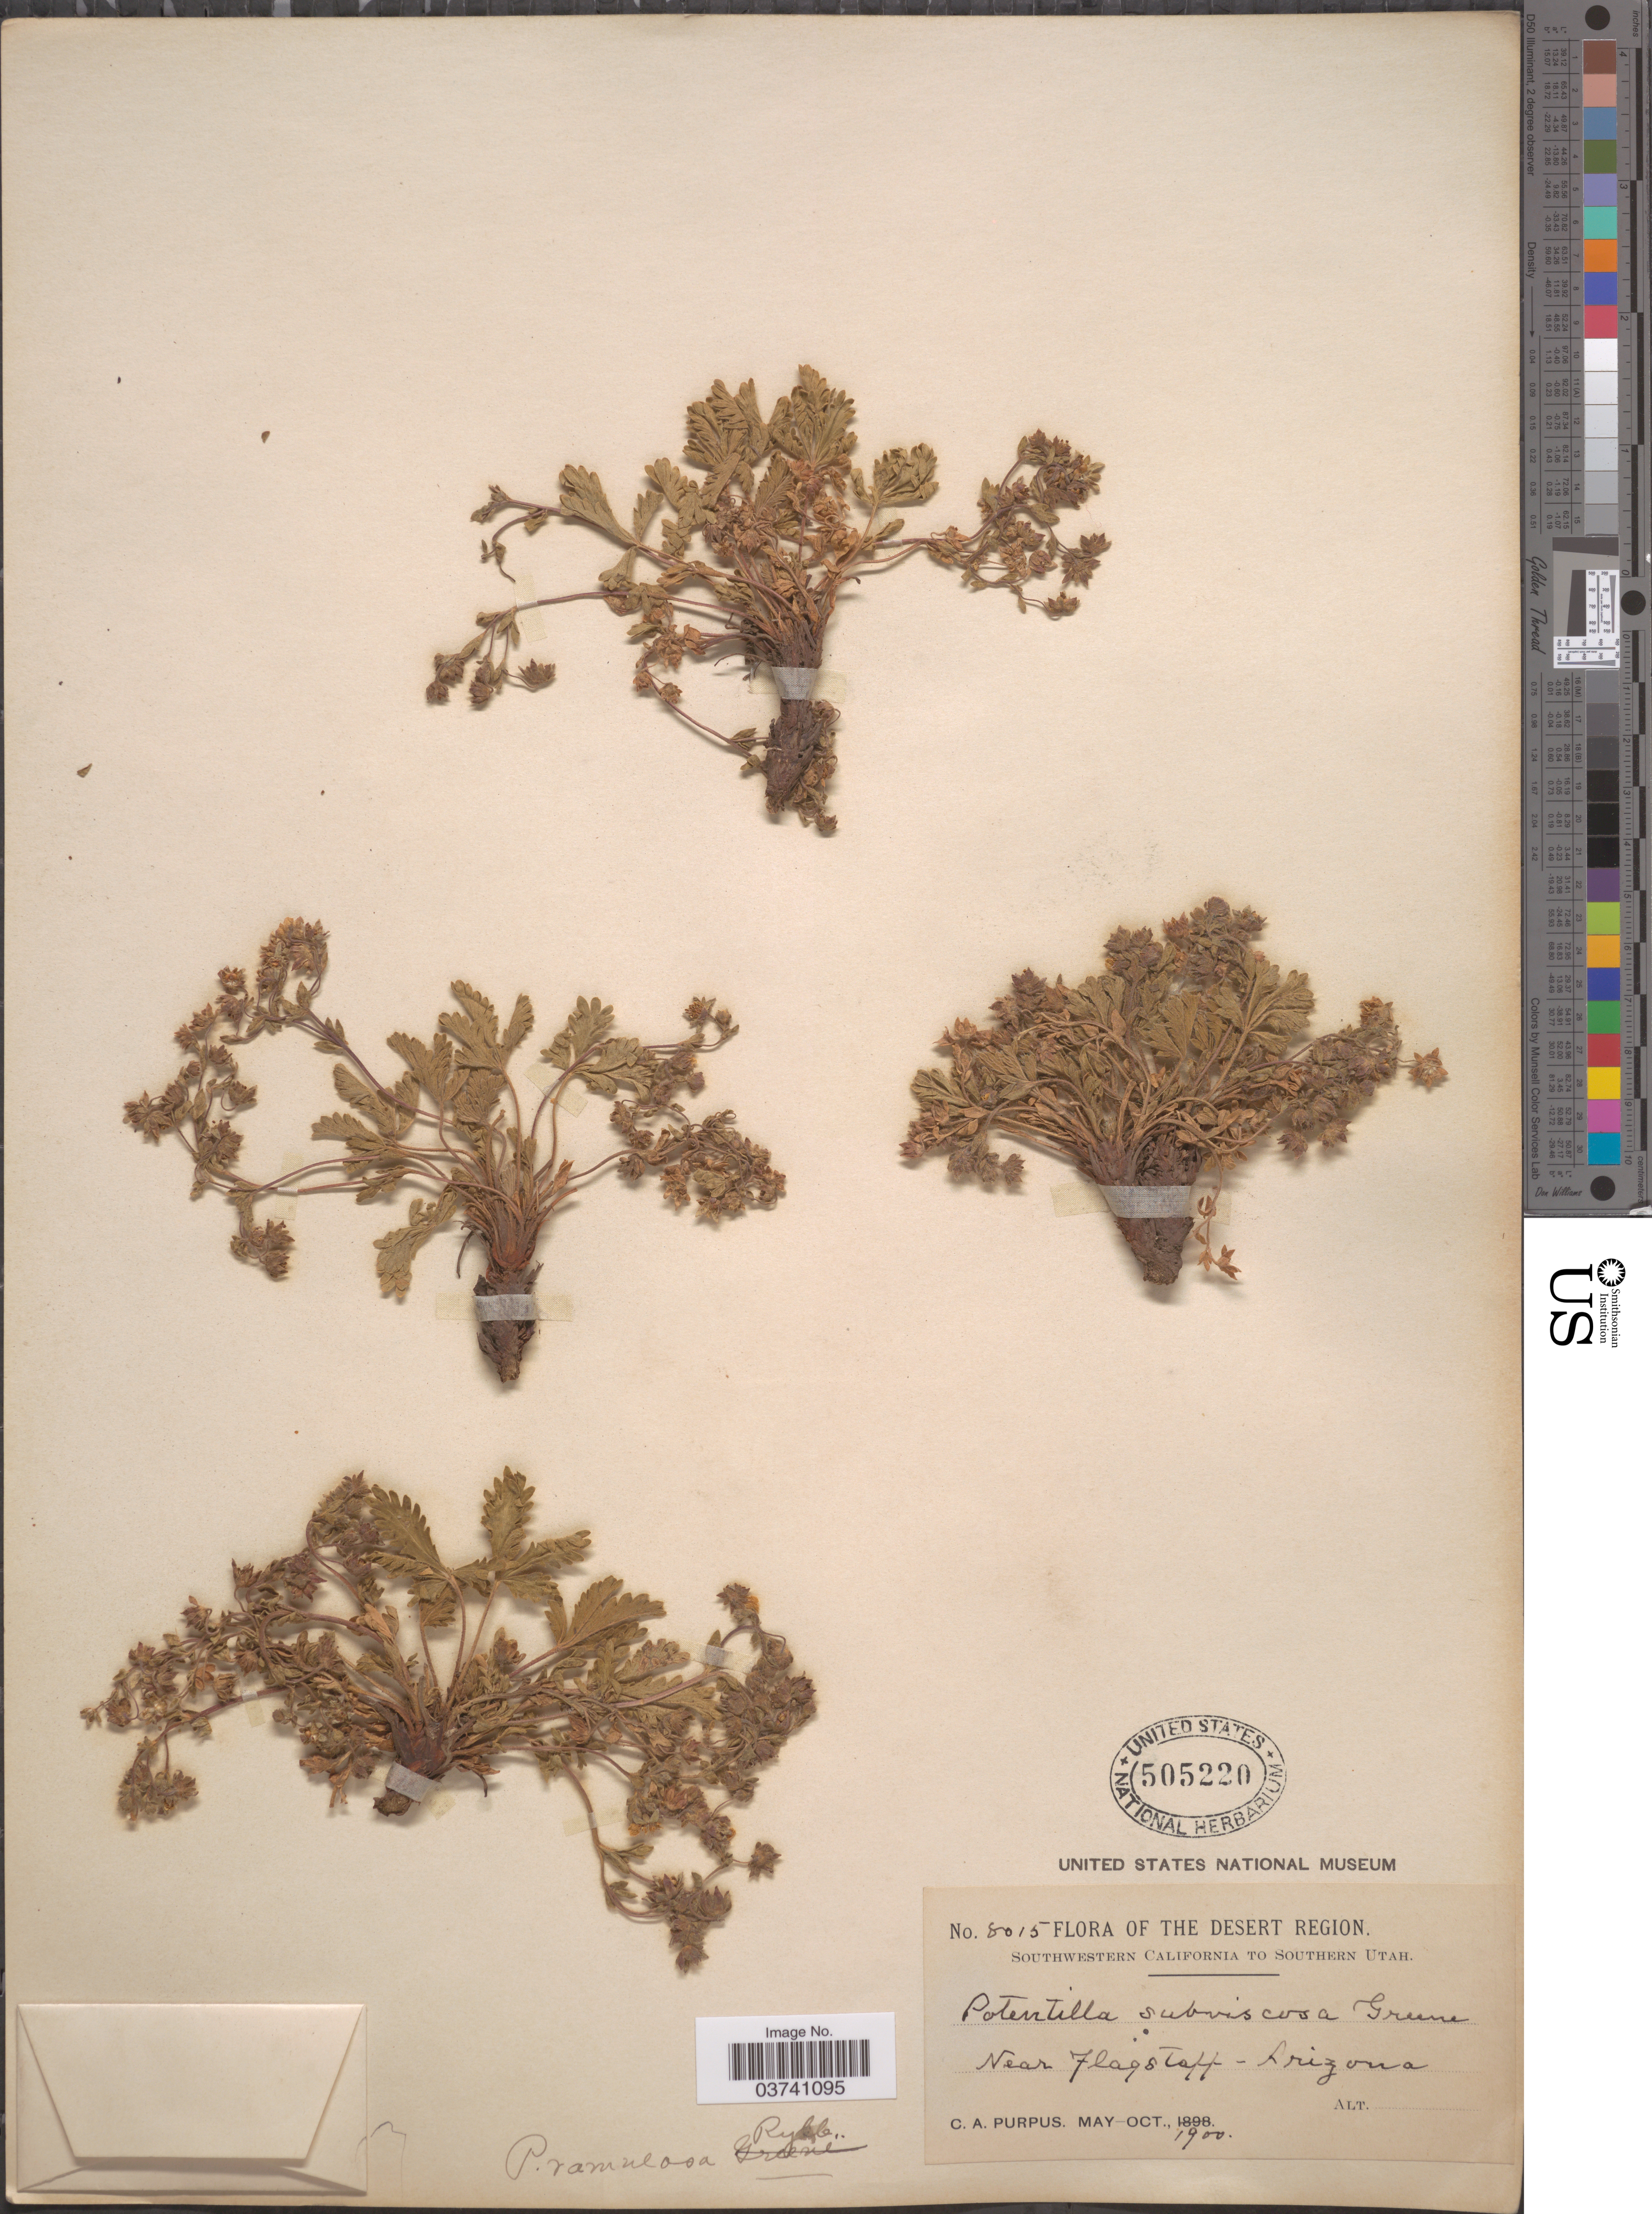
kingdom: Plantae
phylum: Tracheophyta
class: Magnoliopsida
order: Rosales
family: Rosaceae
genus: Potentilla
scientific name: Potentilla ramulosa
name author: Rydb.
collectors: C. A. Purpus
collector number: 8015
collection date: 1900-05/1900-10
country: United States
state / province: Arizona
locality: Desert Region. Near Flagstaff - Arizona.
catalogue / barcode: US 505220